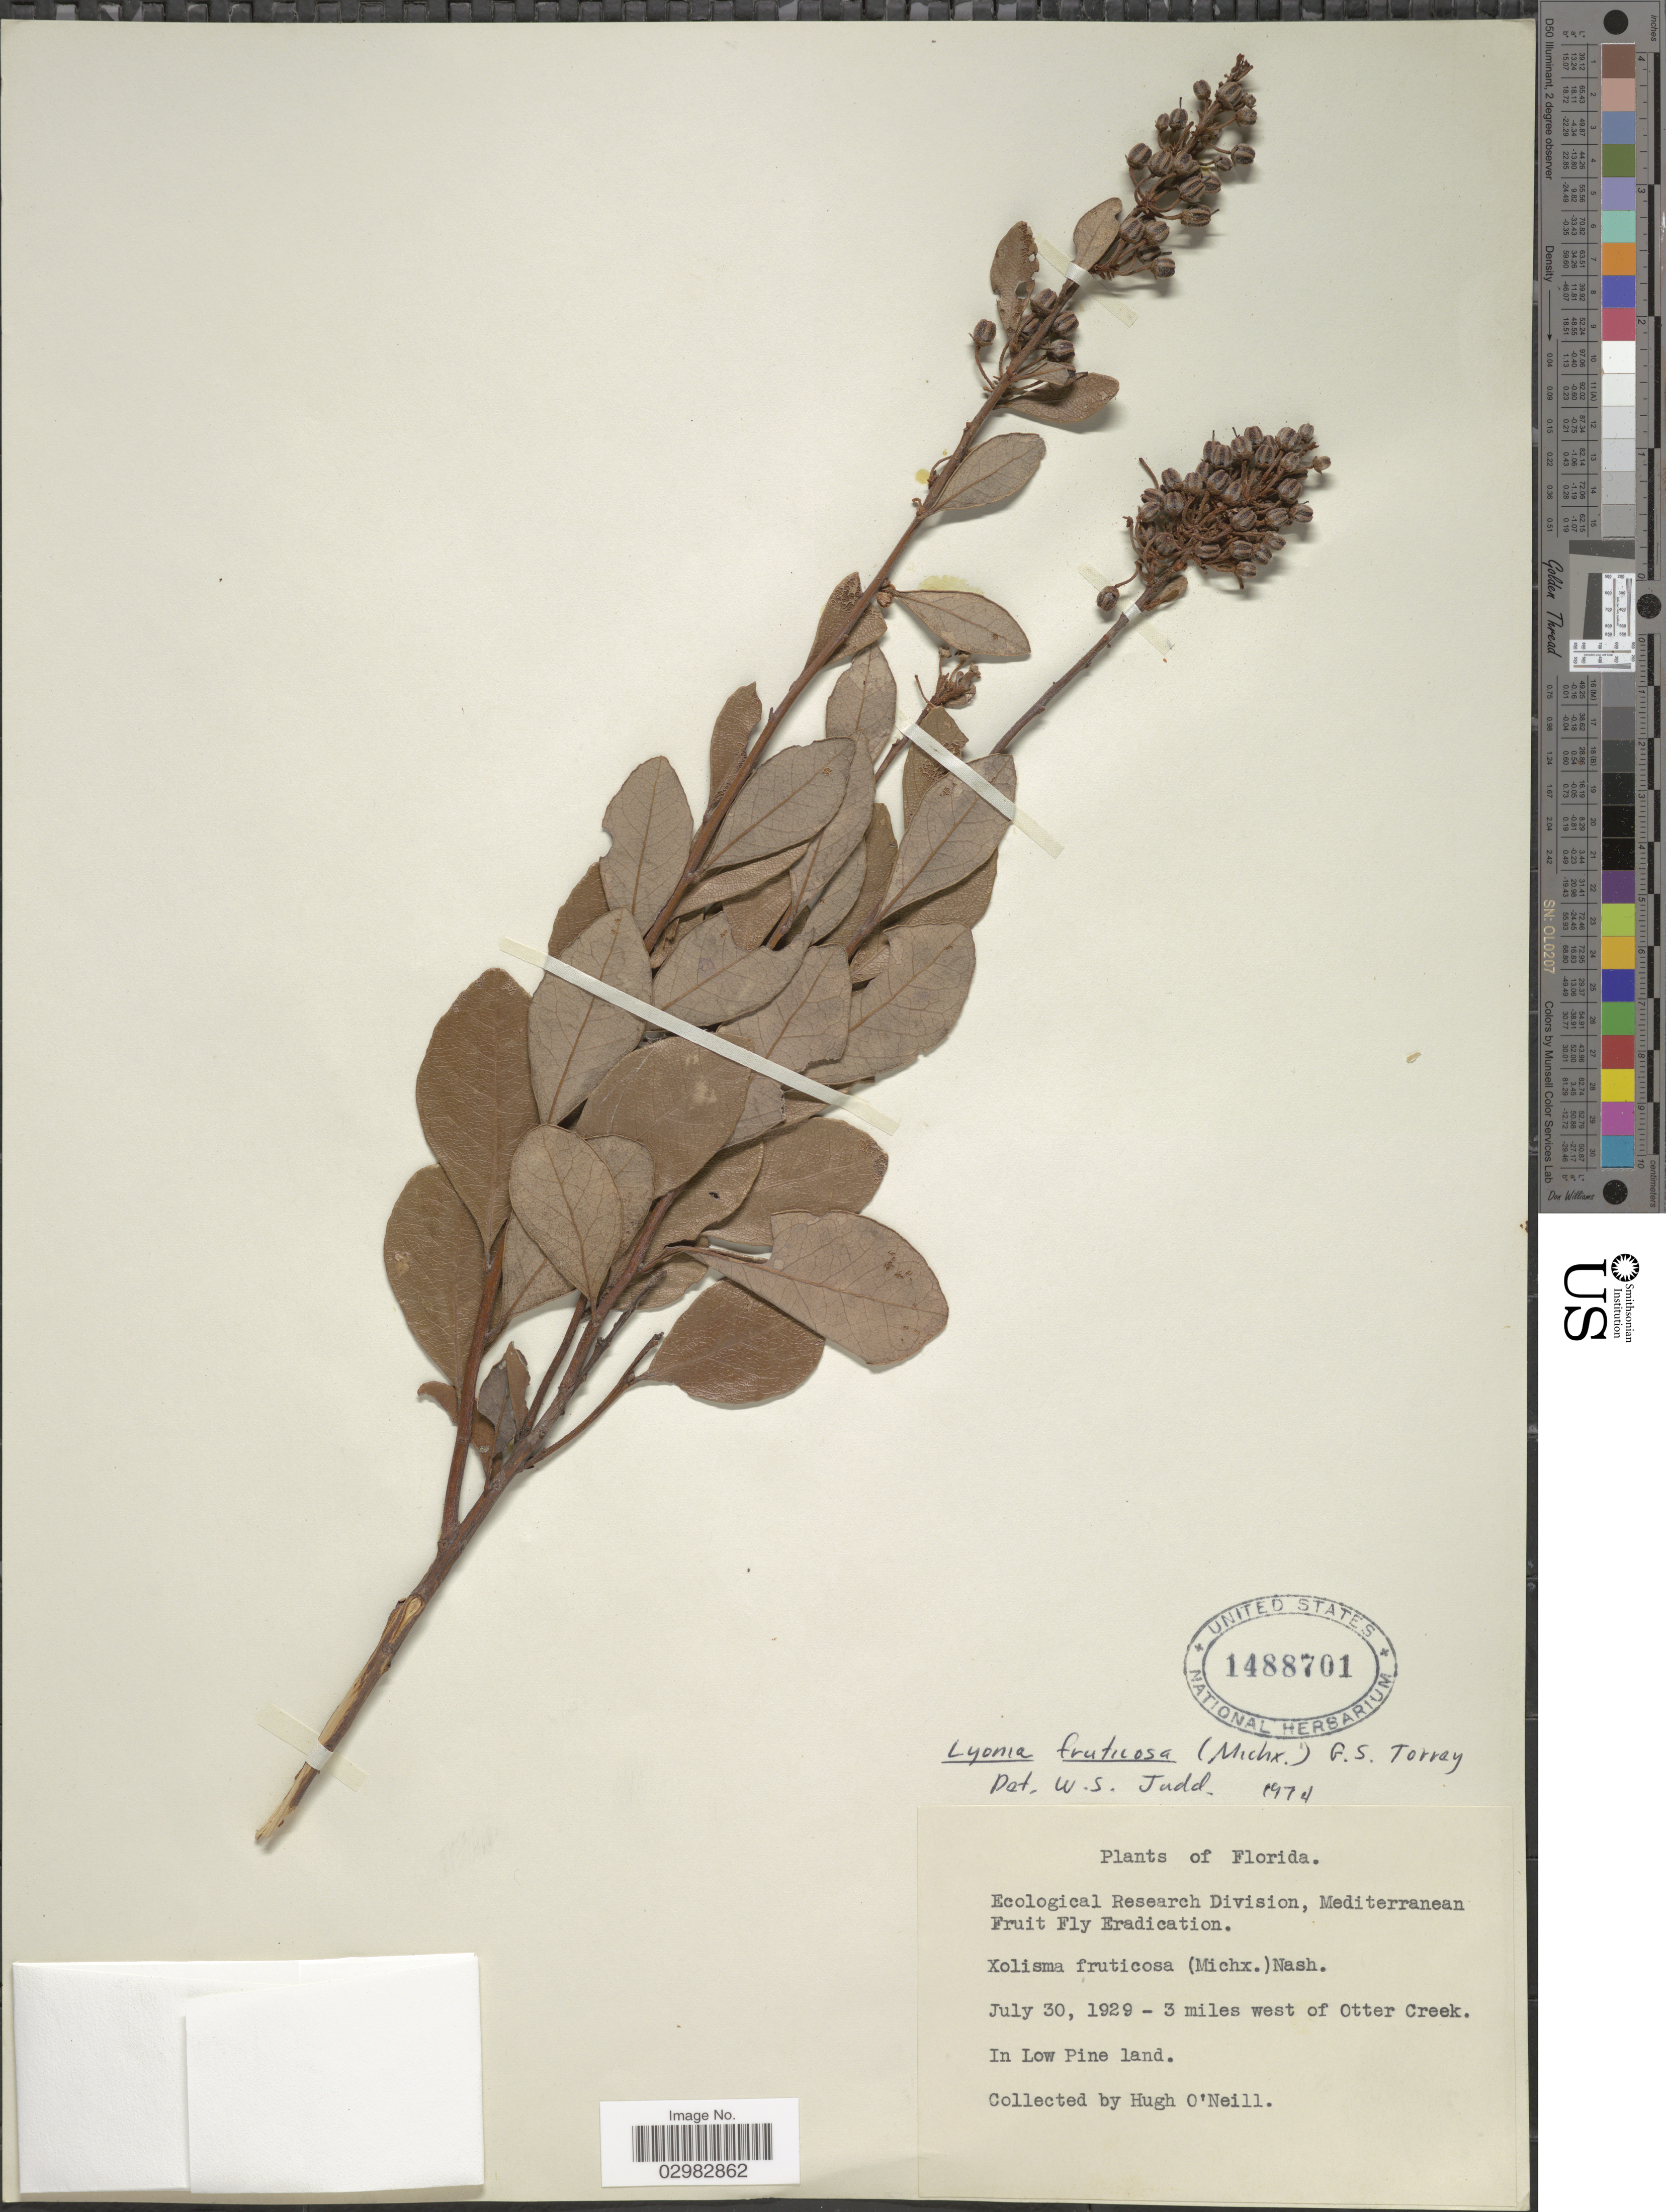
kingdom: Plantae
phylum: Tracheophyta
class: Magnoliopsida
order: Ericales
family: Ericaceae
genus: Lyonia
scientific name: Lyonia fruticosa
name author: (Michx.) G.S. Torr.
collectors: H. O'Neill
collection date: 1929-07-30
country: United States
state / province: Florida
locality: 3 miles west of Otter Creek.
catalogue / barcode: US 1488701